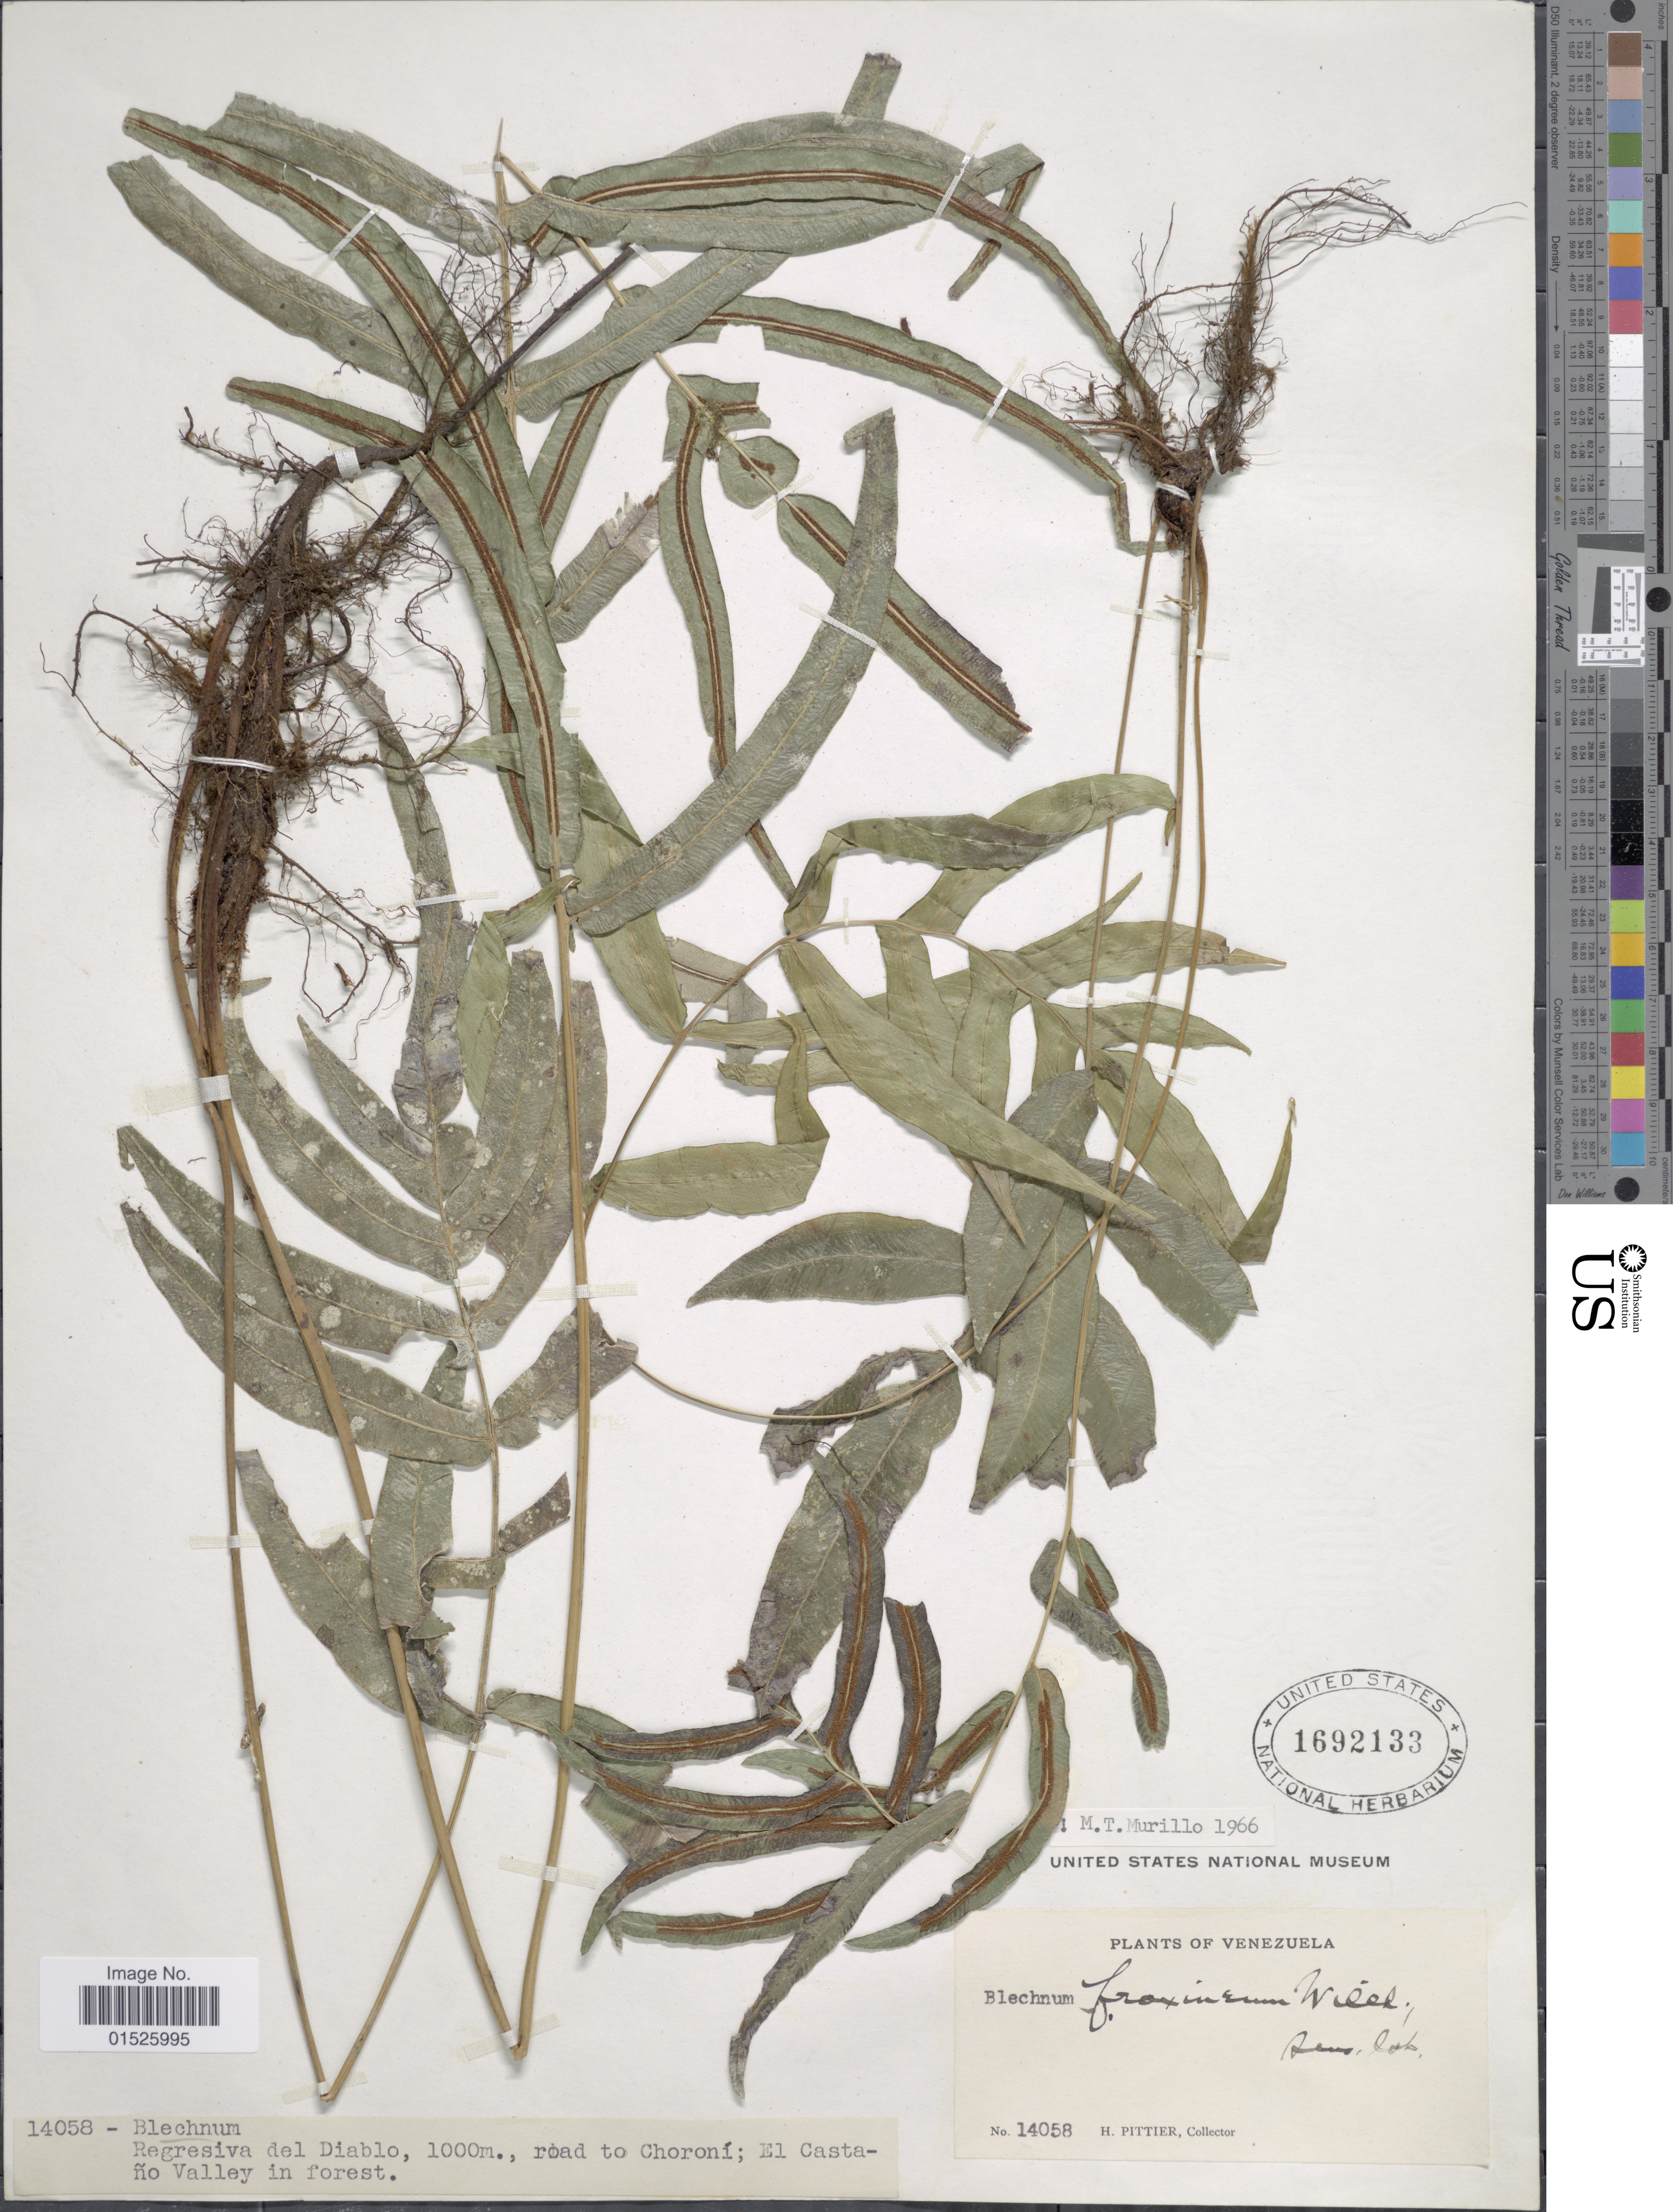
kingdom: Plantae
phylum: Tracheophyta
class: Polypodiopsida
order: Polypodiales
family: Blechnaceae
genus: Blechnum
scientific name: Blechnum x fraxineum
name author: Willd.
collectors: H. F. Pittier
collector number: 14058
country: Venezuela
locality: Venezuela, Regresiva del Diablo, road to Choroni; El Castano Valley in forest.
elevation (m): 1000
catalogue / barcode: US 1692133